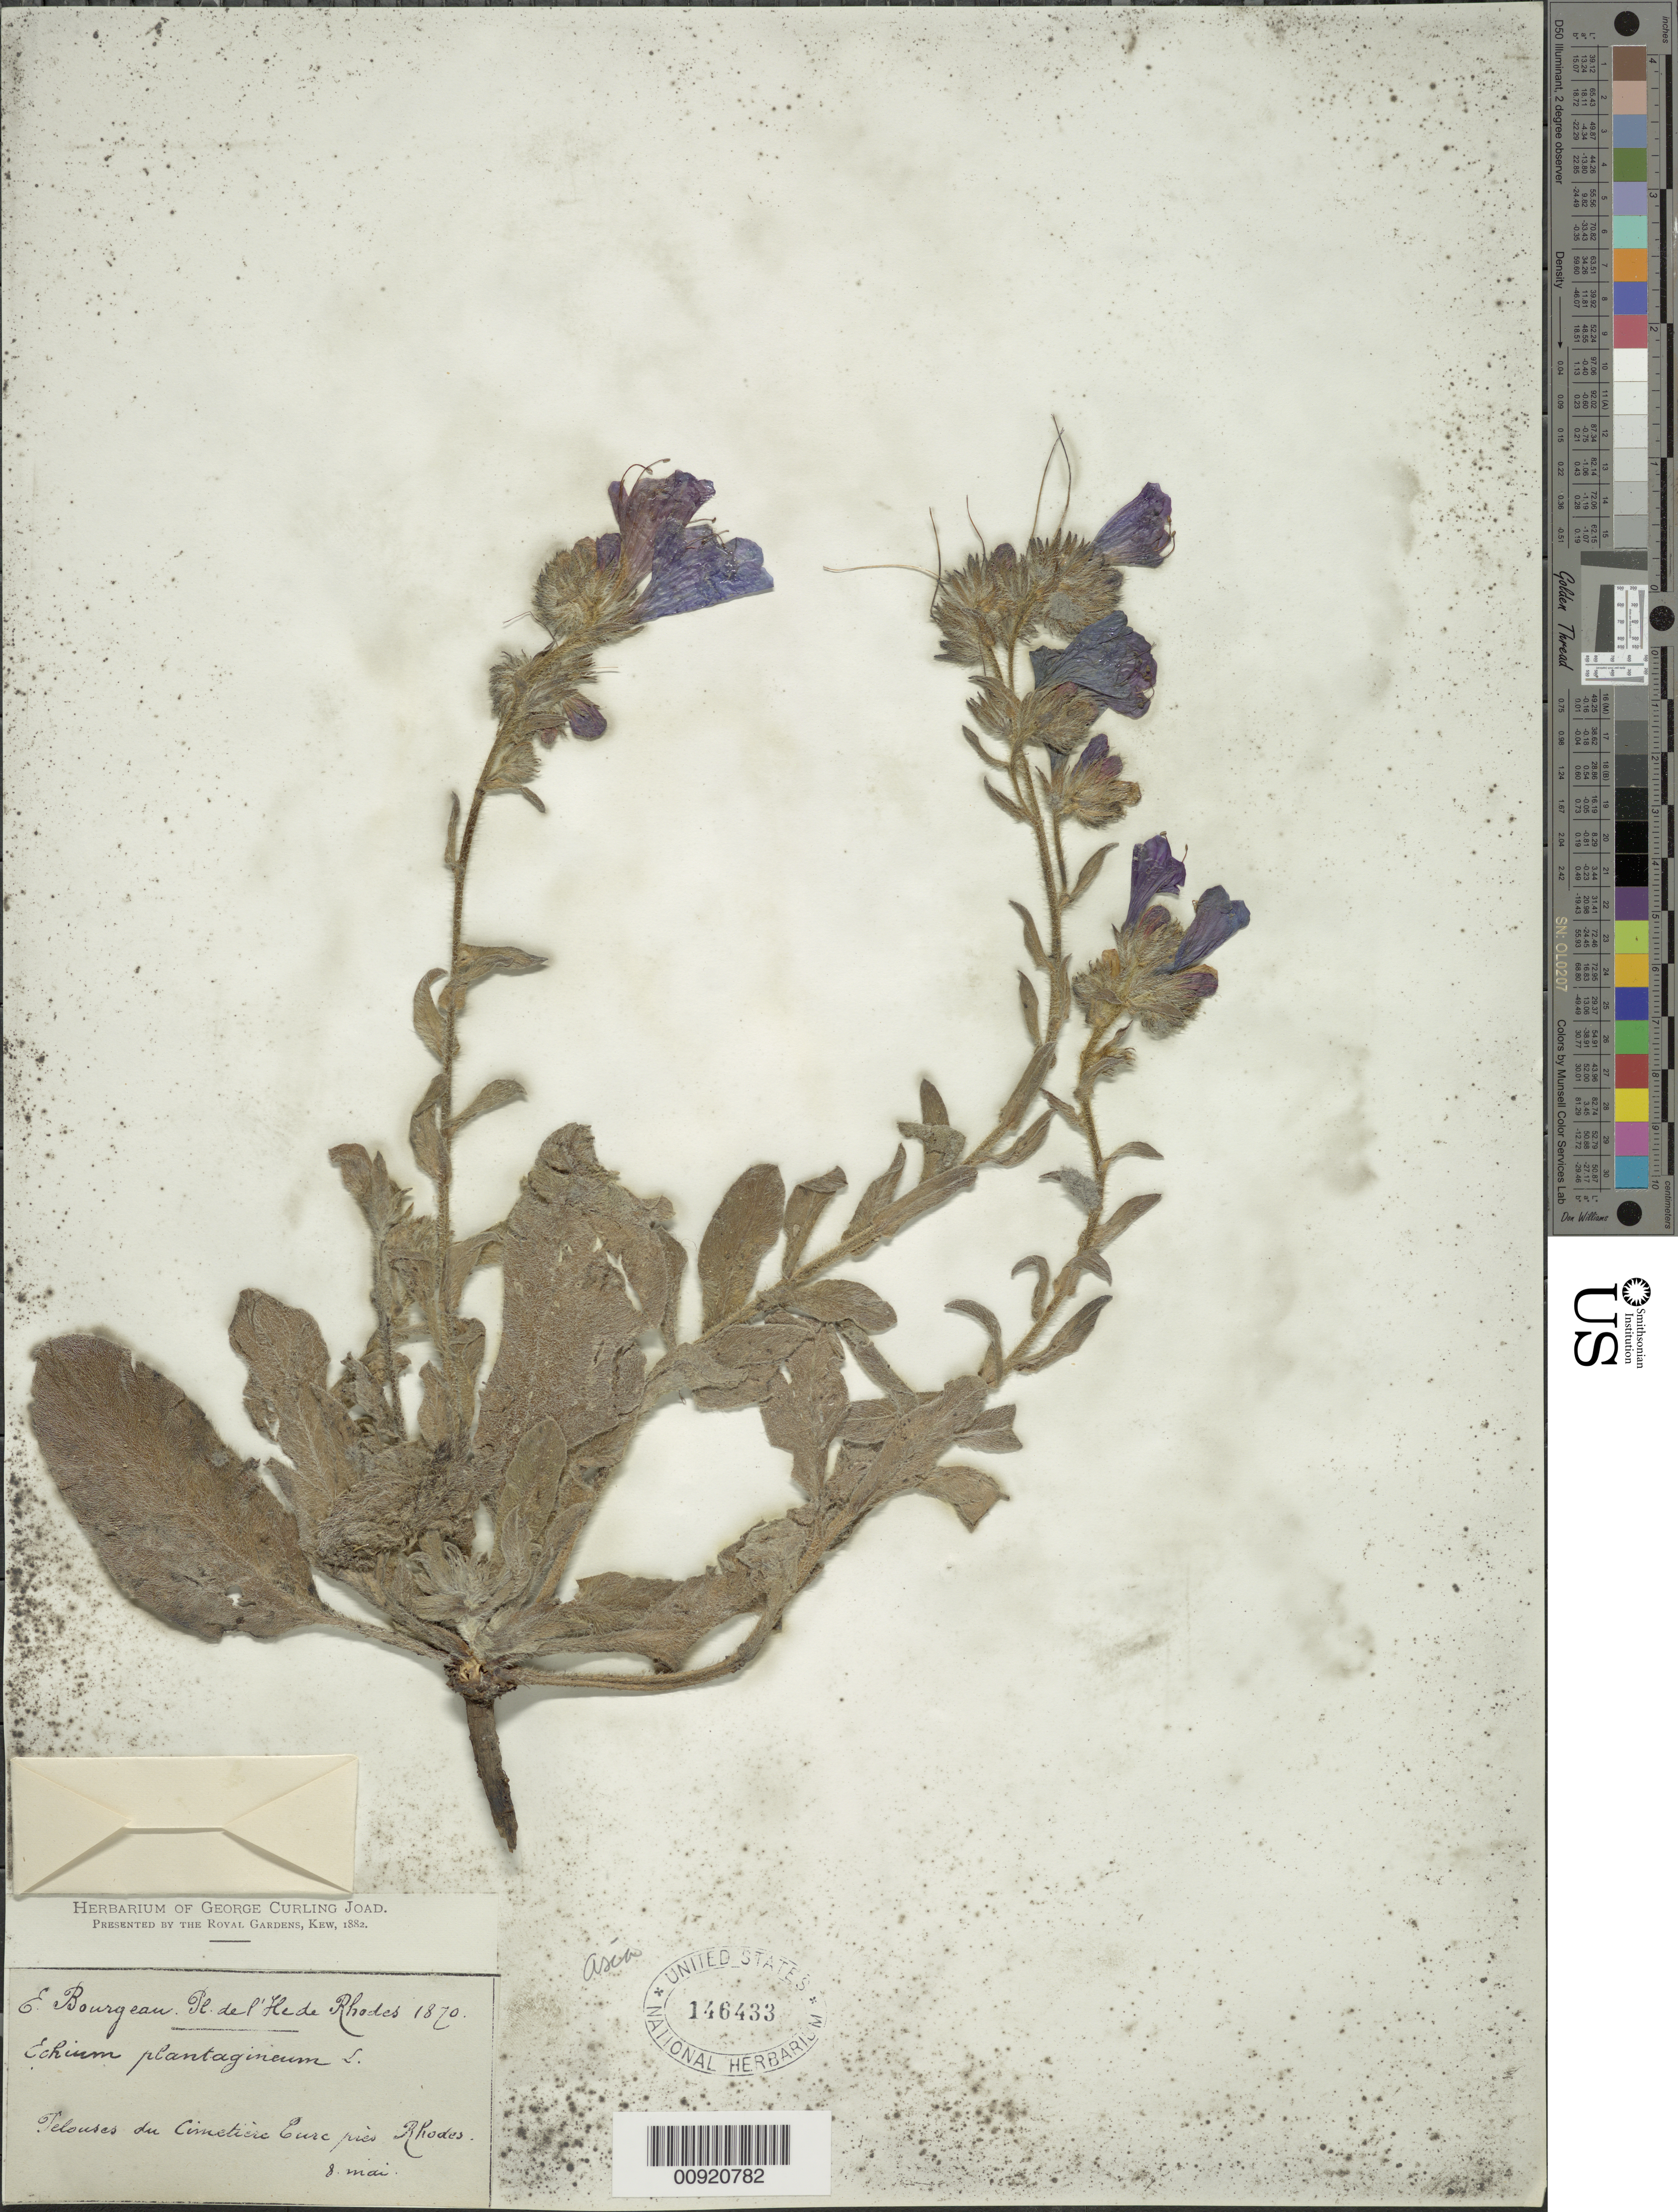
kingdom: Plantae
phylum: Tracheophyta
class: Magnoliopsida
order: Boraginales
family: Boraginaceae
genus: Echium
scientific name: Echium plantagineum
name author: L.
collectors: E. Bourgeau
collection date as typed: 08 May 1870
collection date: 1870-05-08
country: Greece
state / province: South Aegean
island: Rhodes I.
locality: Telouses du Cimetierc Curc pres Rhodes.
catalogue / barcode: US 146433